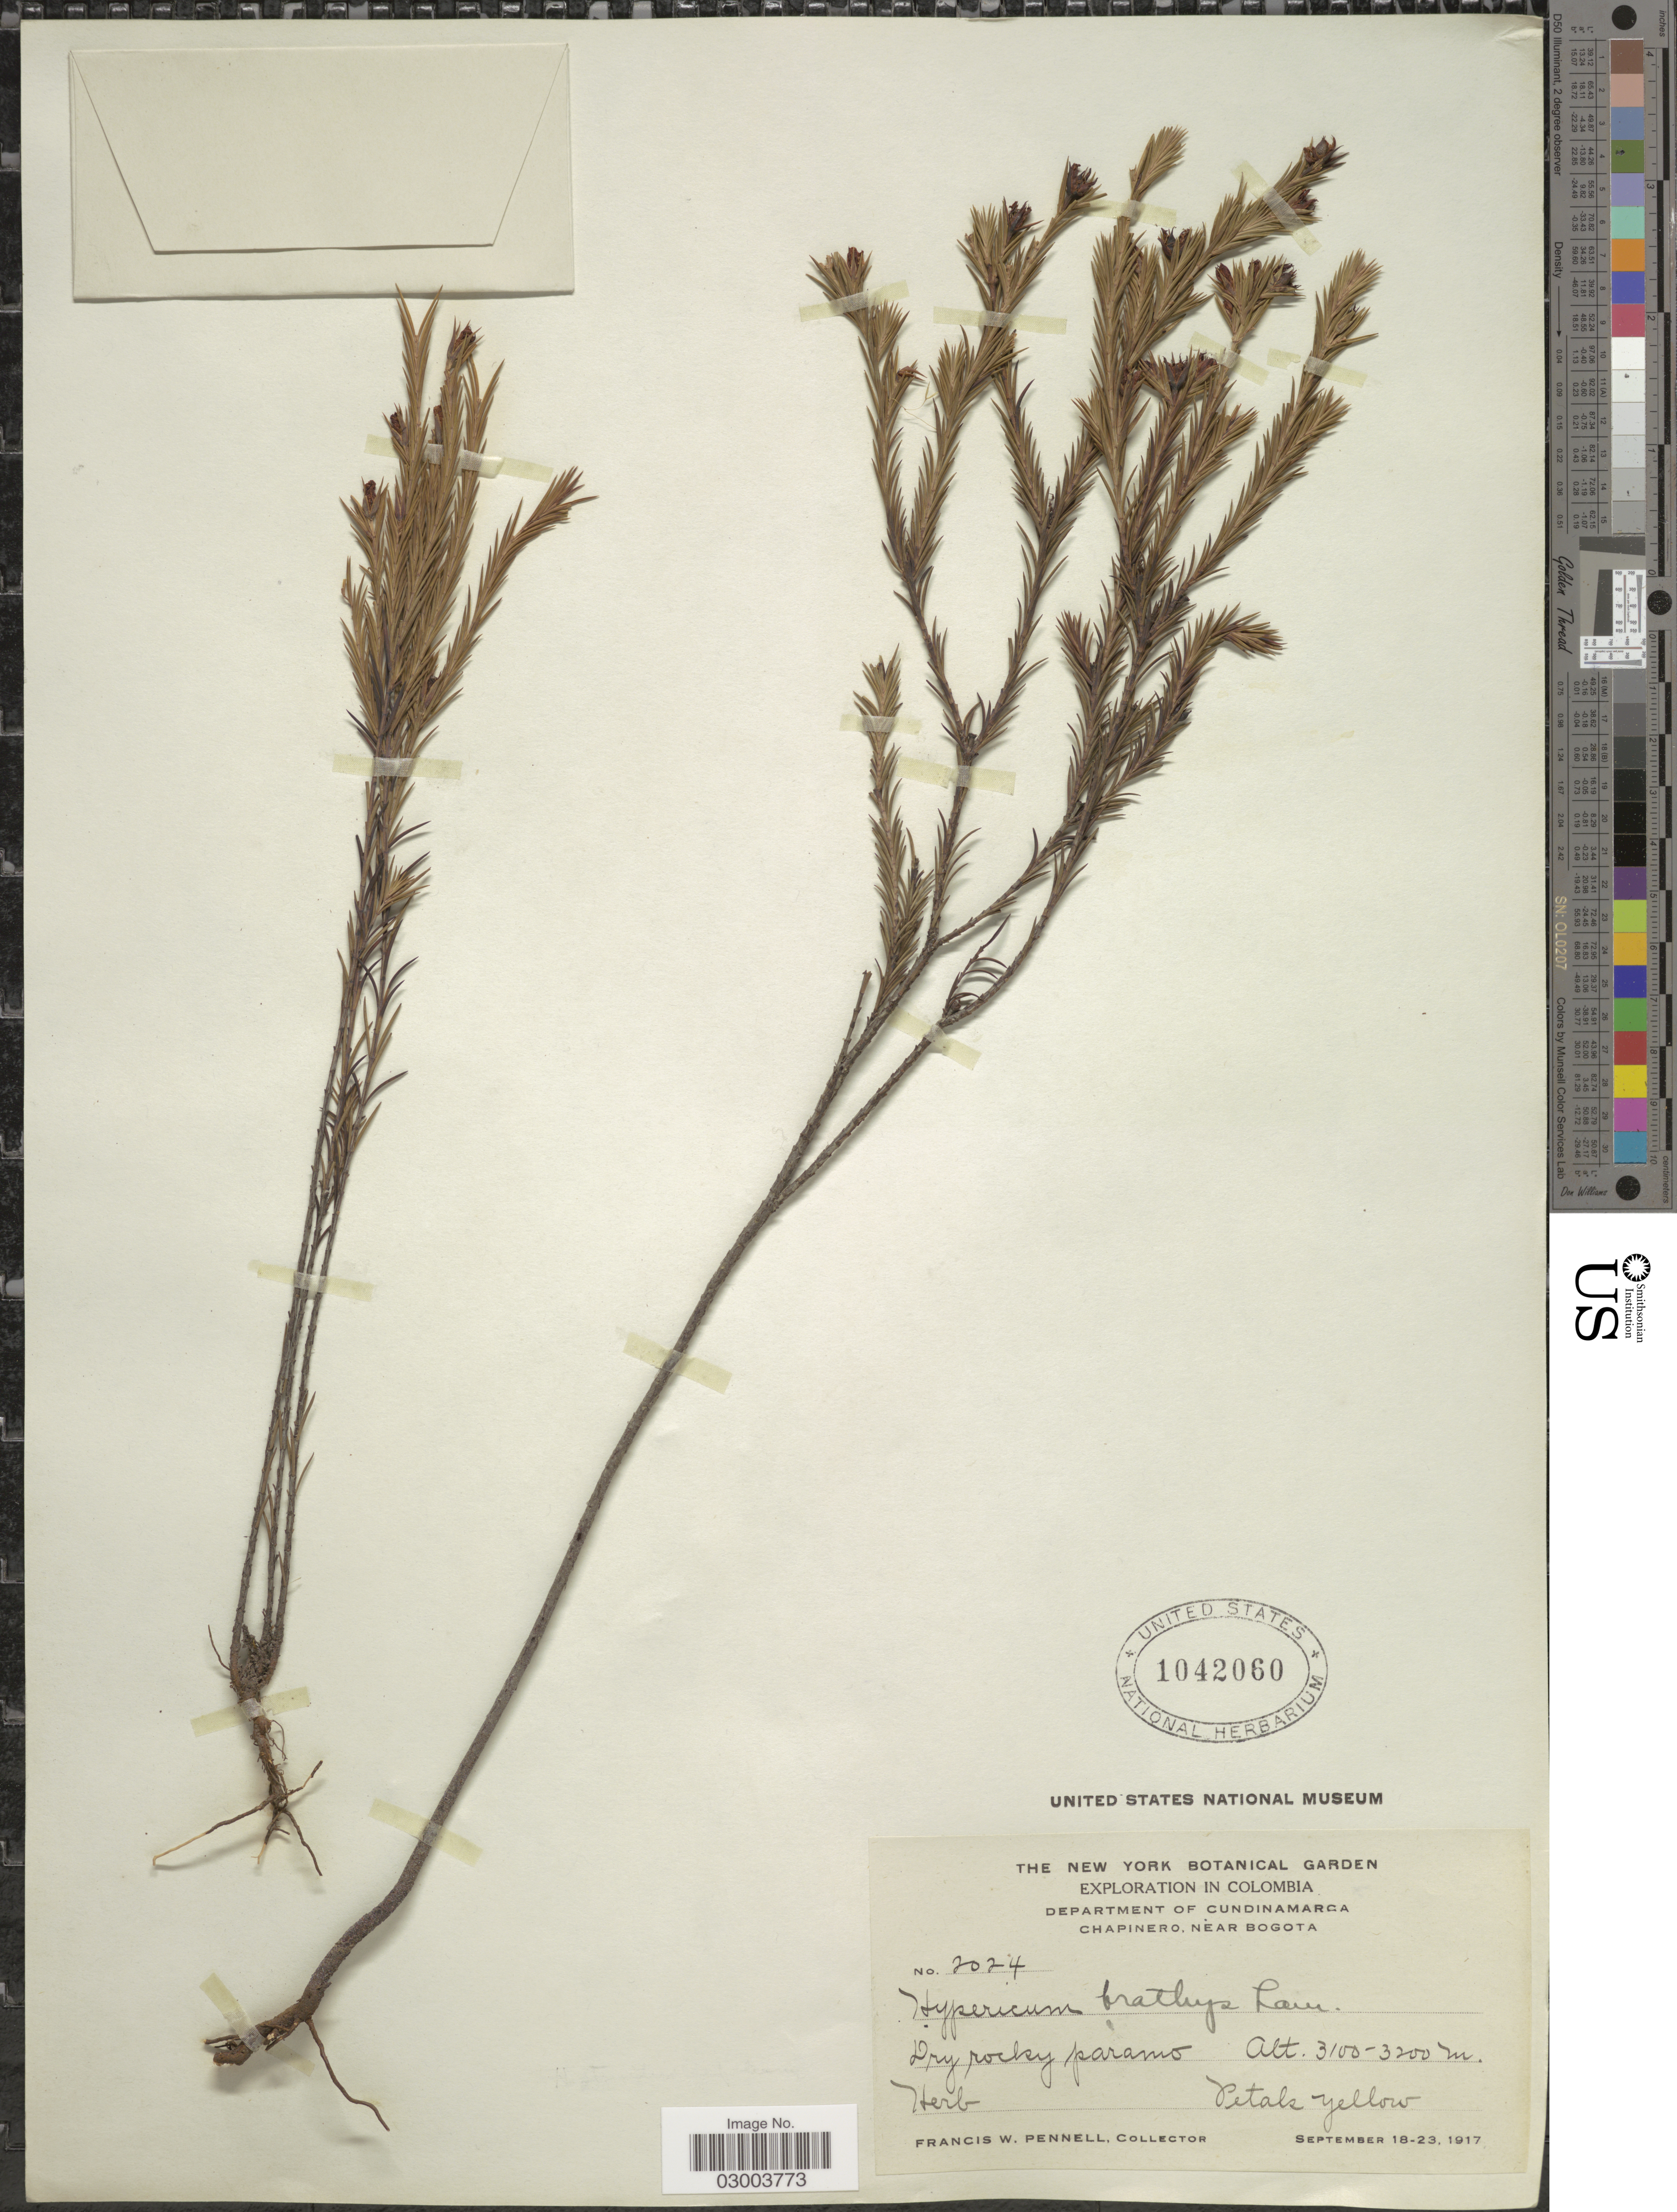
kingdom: Plantae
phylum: Tracheophyta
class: Magnoliopsida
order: Malpighiales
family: Hypericaceae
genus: Hypericum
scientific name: Hypericum strictum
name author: Kunth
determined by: Strong, M. T., (US), Smithsonian Institution - National Museum of Natural History (UNITED STATES)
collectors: F. W. Pennell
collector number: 2024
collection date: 1917-09-18/1917-09-23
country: Colombia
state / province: Cundinamarca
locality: Department of Cundinamarca, Chapinero, near Bogota.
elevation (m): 3100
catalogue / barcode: US 1042060